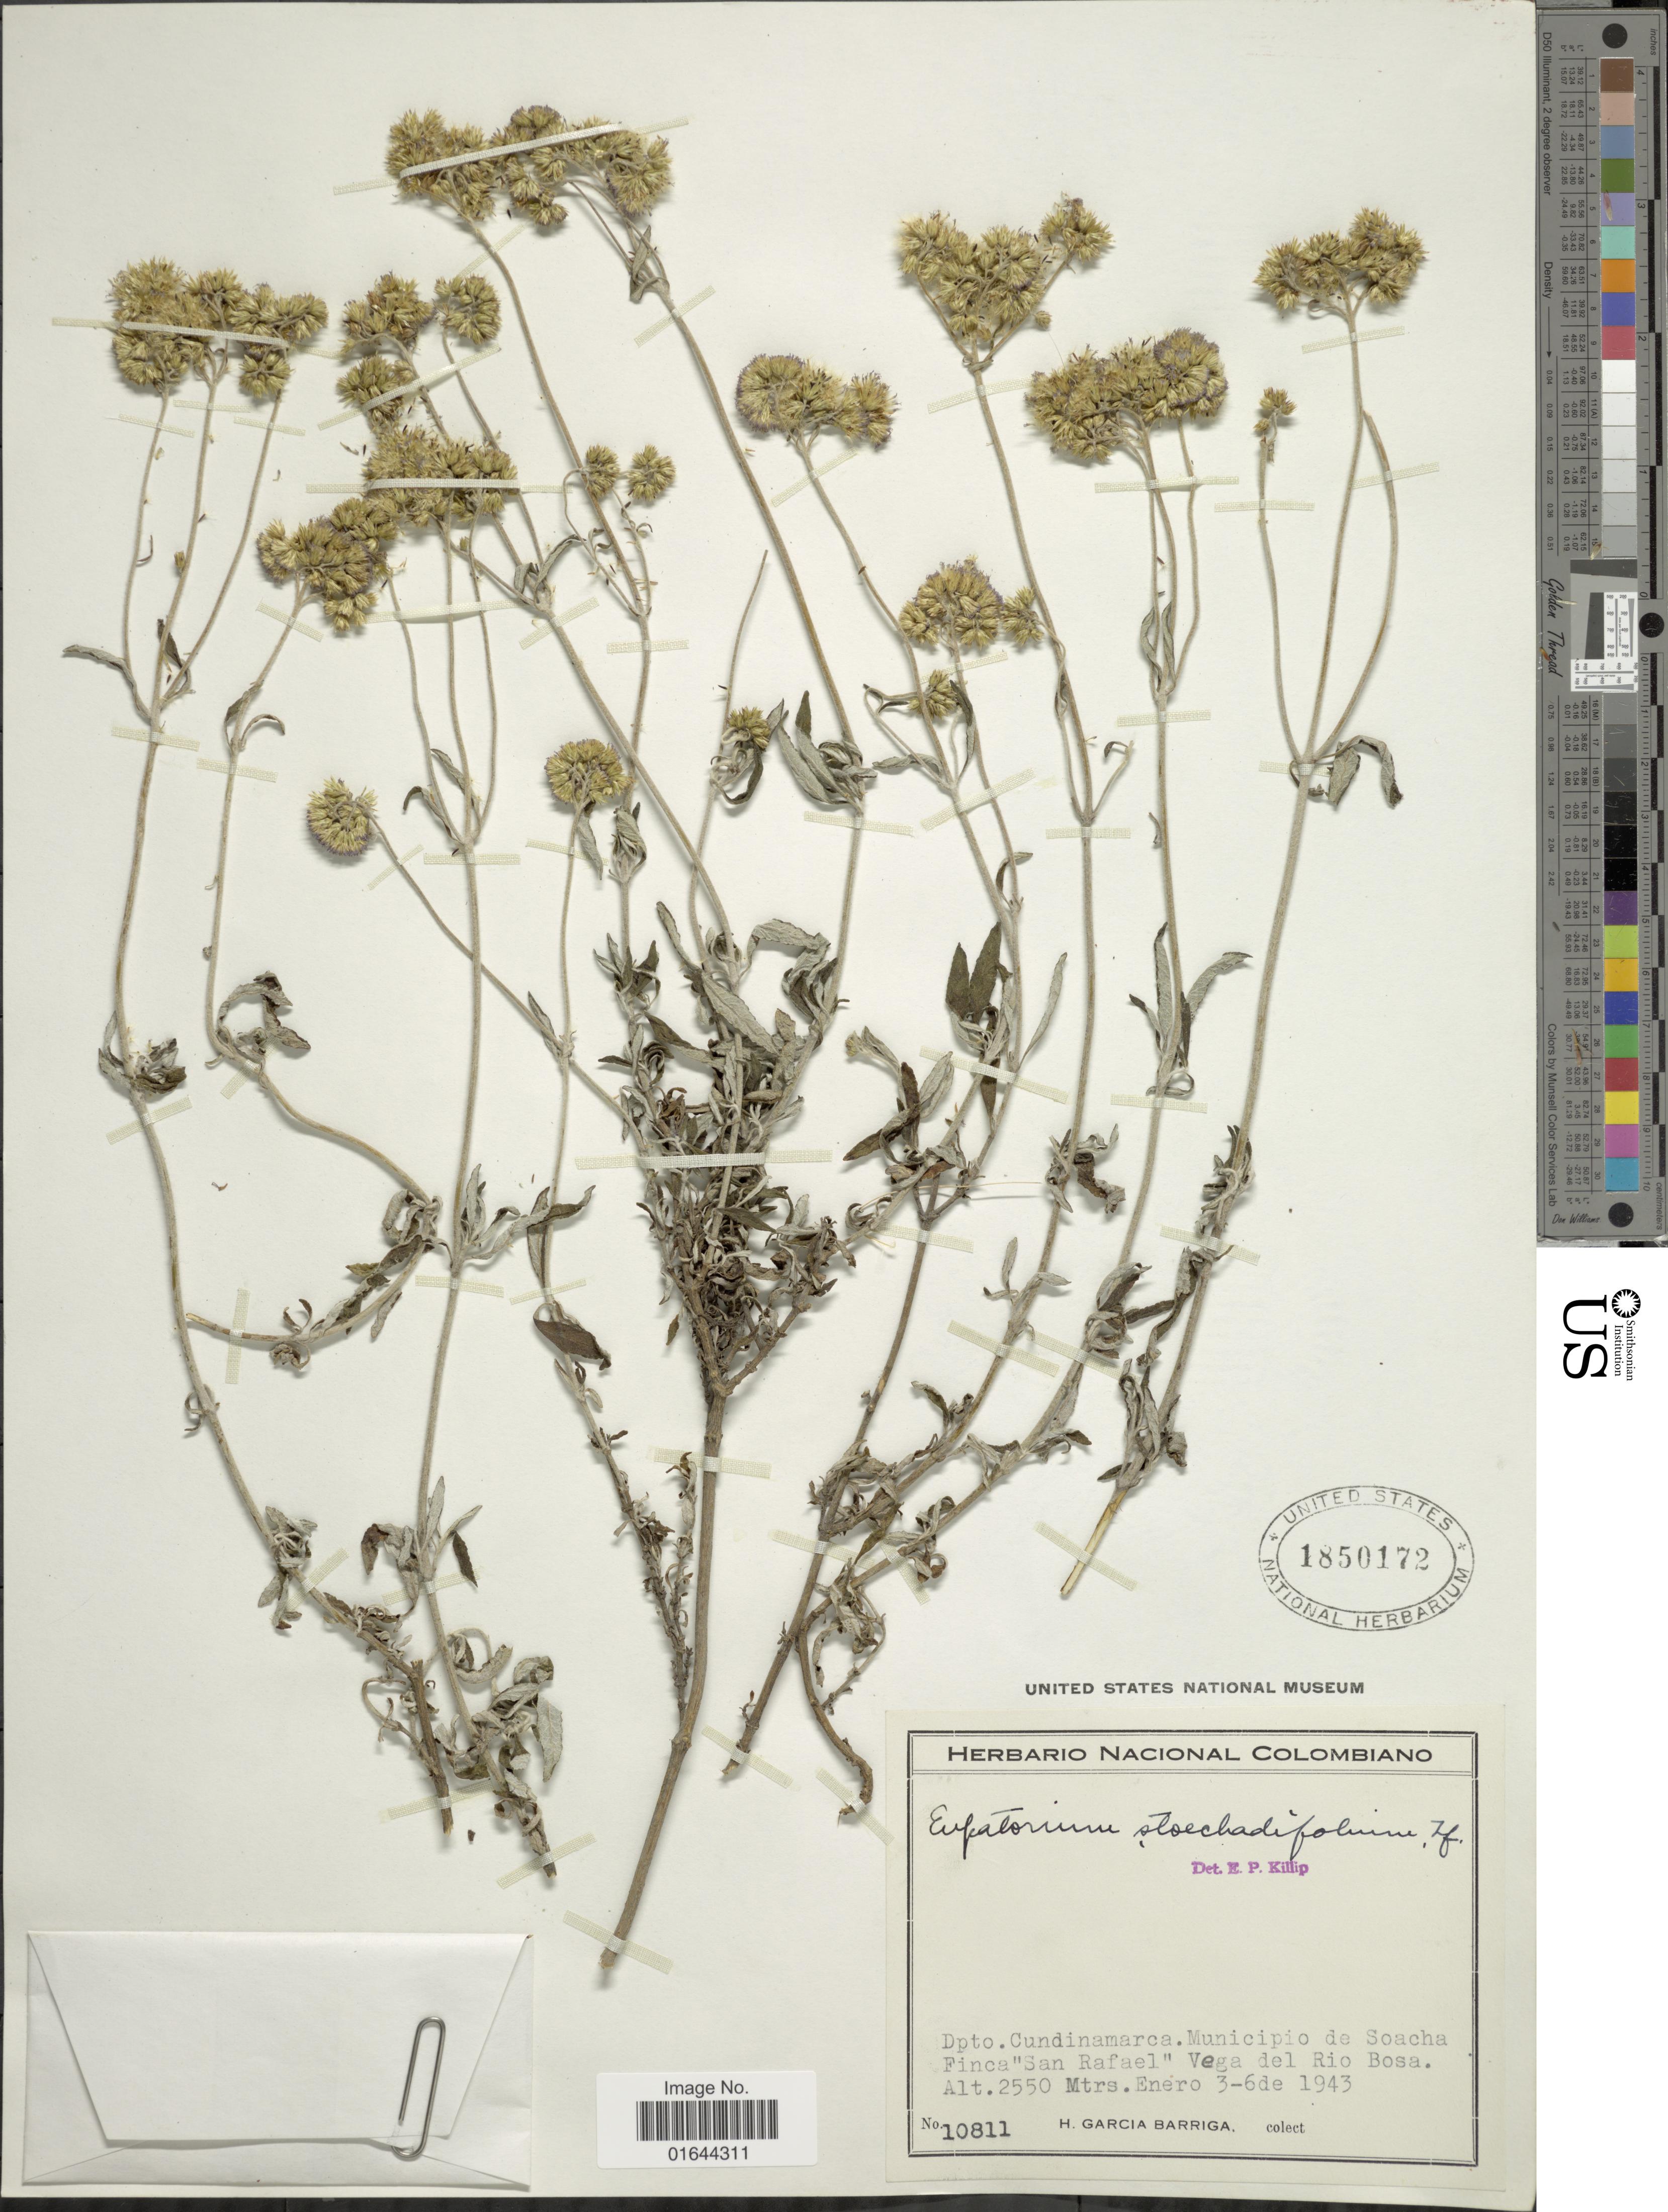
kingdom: Plantae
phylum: Tracheophyta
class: Magnoliopsida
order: Asterales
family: Asteraceae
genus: Lourteigia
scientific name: Lourteigia stoechadifolia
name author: (L. f.) R.M. King & H. Rob.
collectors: H. García Barriga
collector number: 10811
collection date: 1943-01-03/1943-01-06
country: Colombia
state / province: Cundinamarca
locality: Dpto. Cundinamarca, Municpio de Soache Finca"San Rafael" Vega del Rio Bosa.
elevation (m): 2250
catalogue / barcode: US 1850172